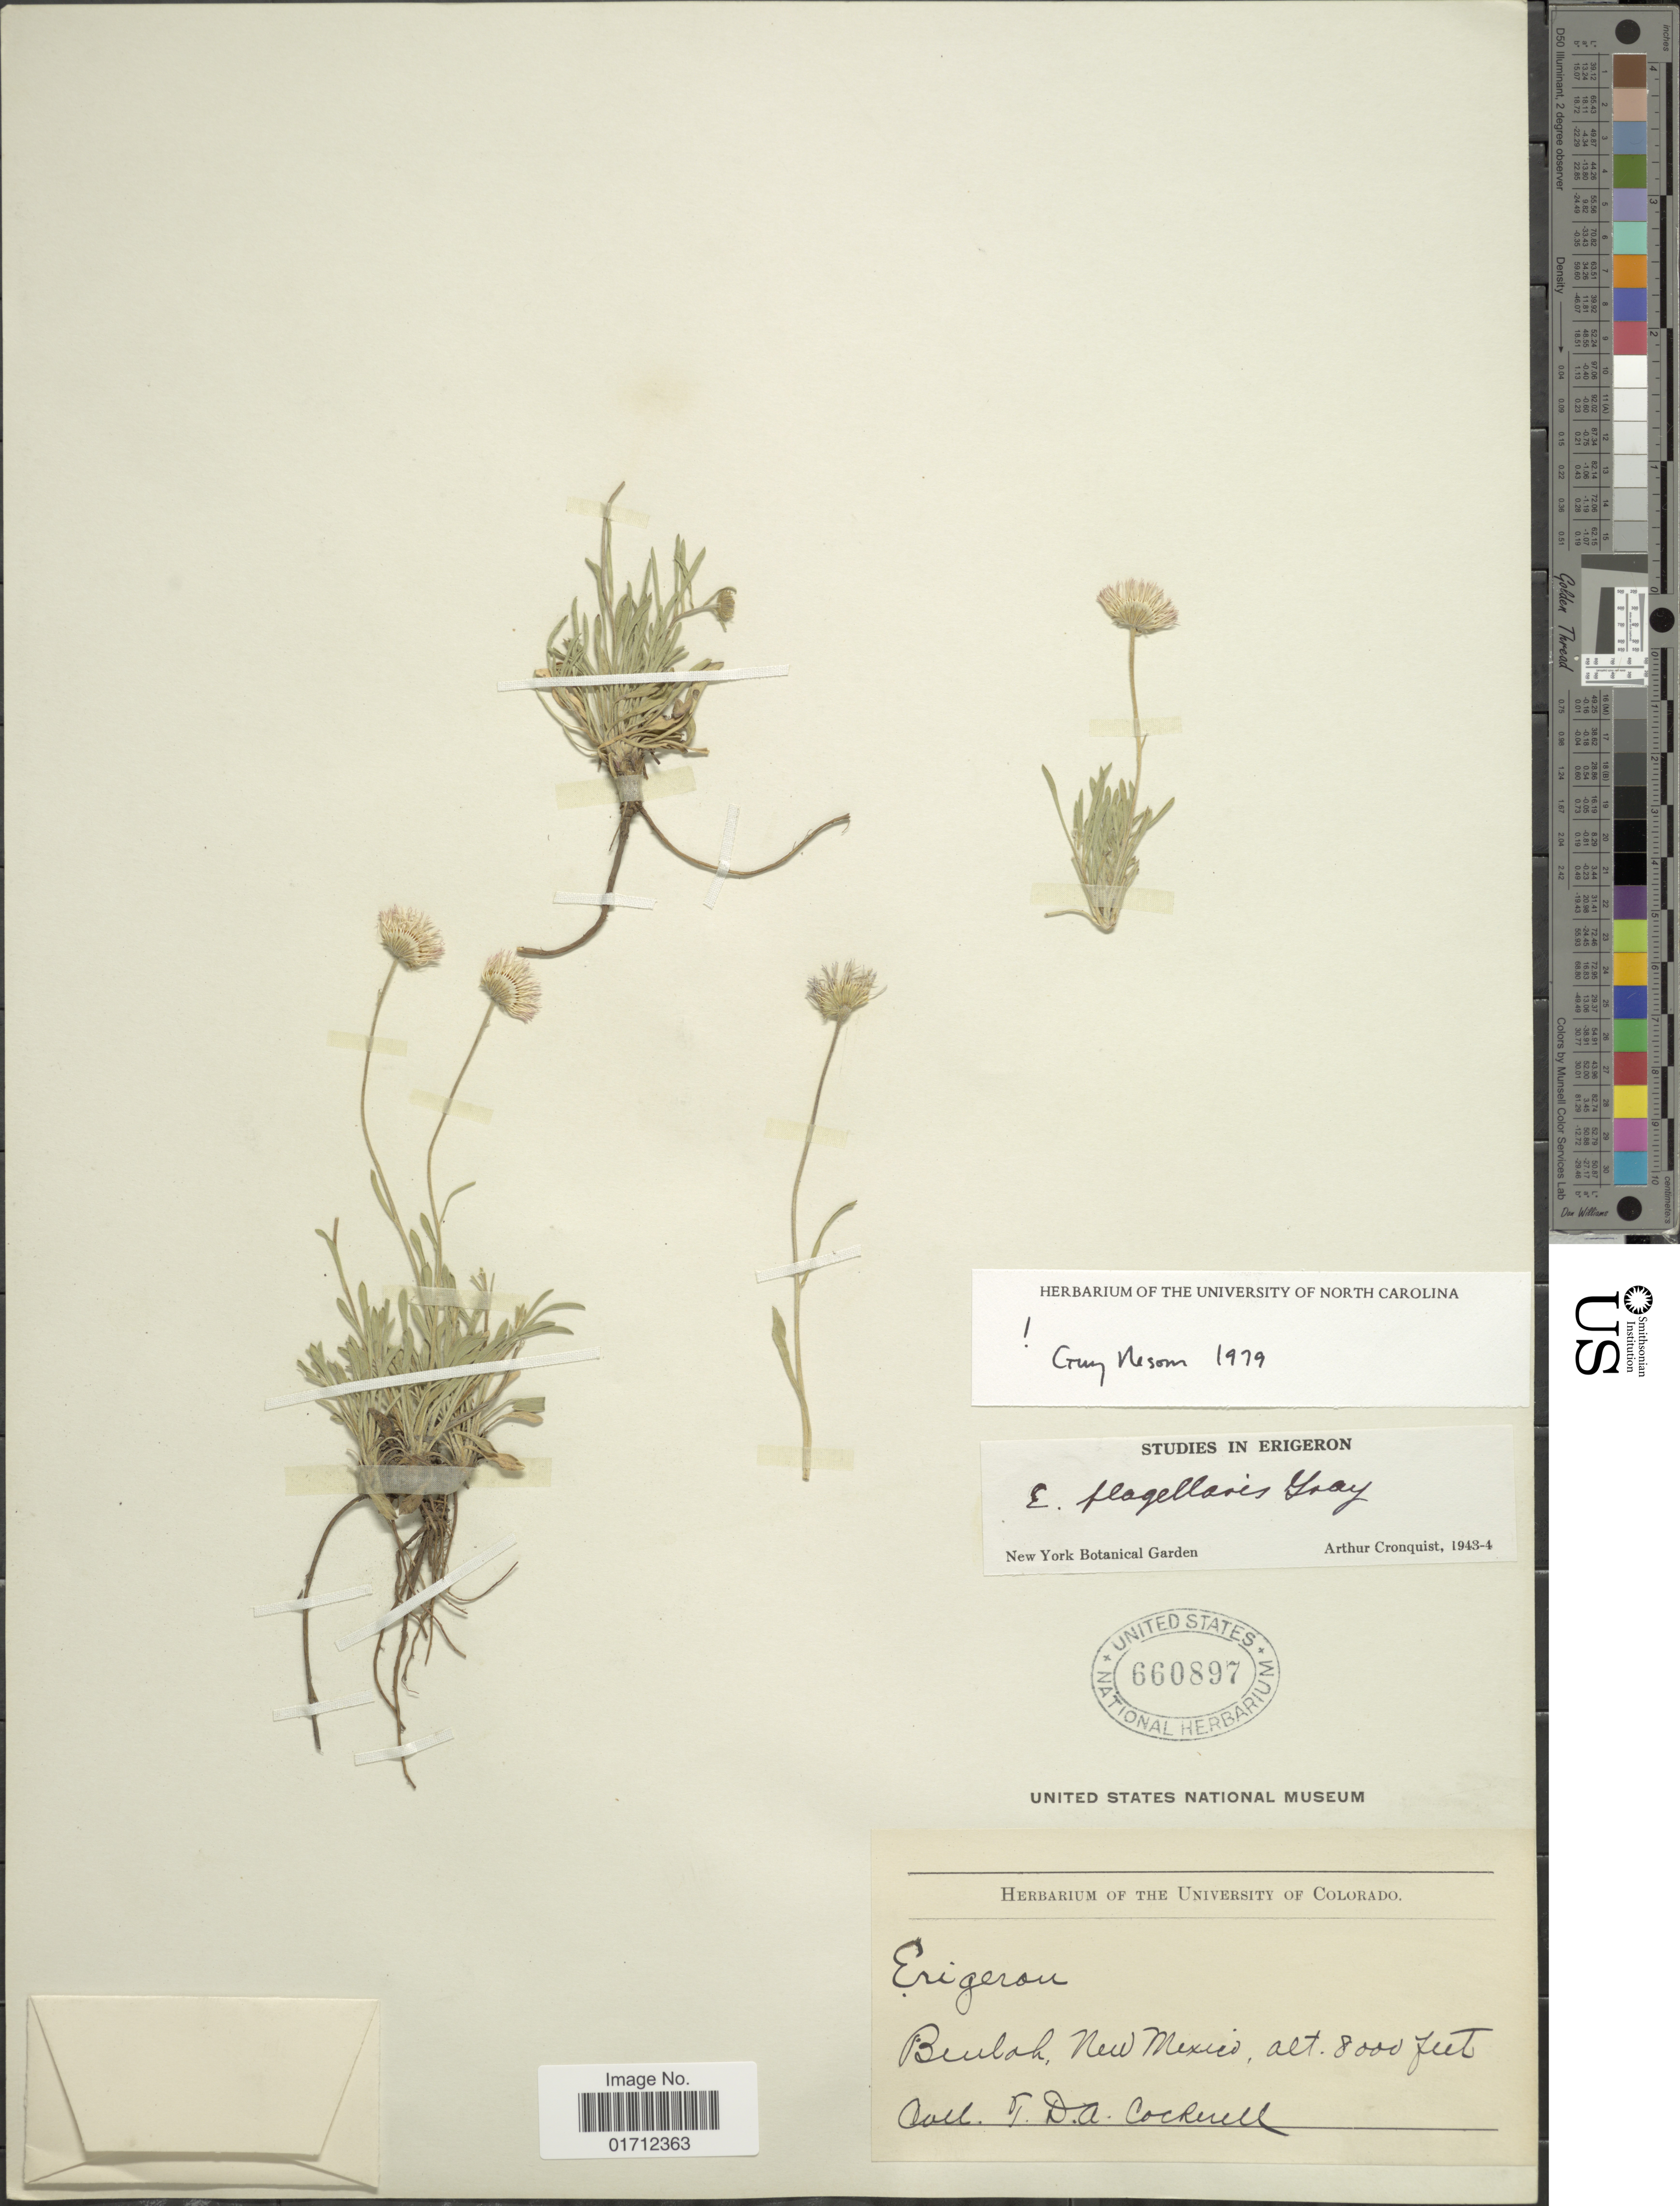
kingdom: Plantae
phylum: Tracheophyta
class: Magnoliopsida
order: Asterales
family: Asteraceae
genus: Erigeron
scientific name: Erigeron flagellaris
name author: A. Gray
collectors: T. Cockerell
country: United States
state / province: New Mexico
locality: Beulah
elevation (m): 2438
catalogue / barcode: US 660897